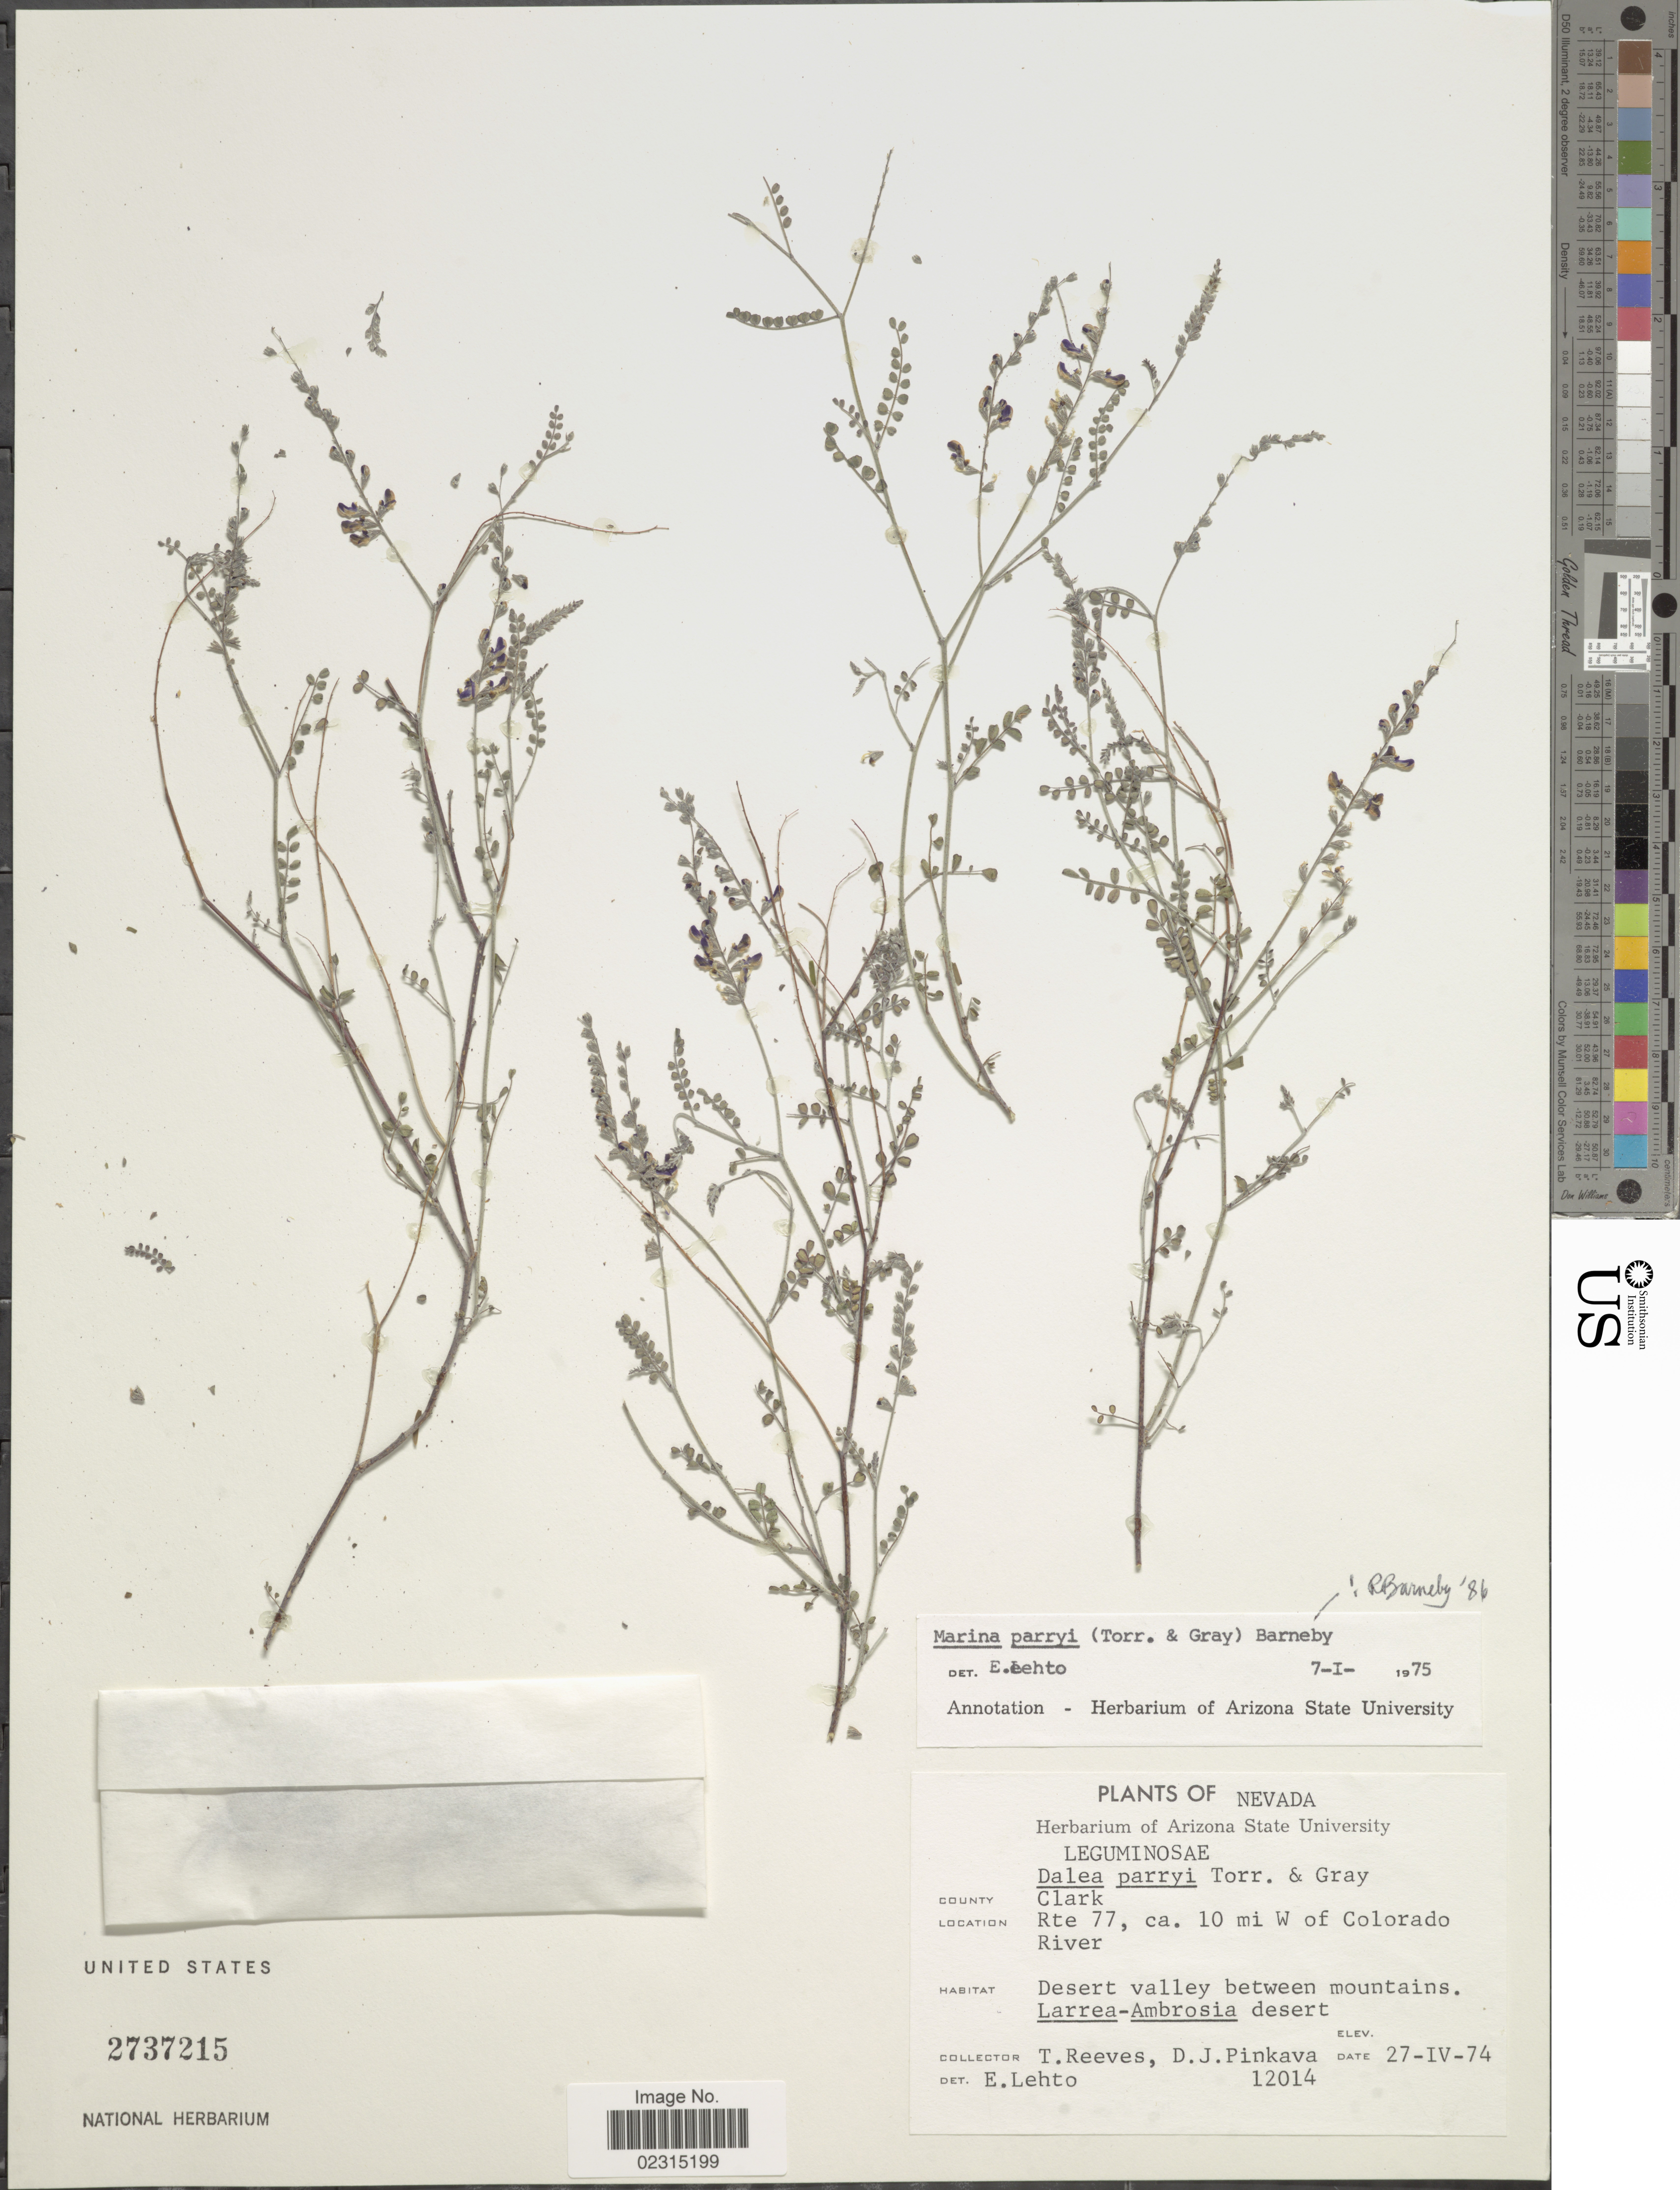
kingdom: Plantae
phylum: Tracheophyta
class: Magnoliopsida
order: Fabales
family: Fabaceae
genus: Marina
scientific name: Marina parryi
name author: (Torr. & A. Gray) Barneby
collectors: T. Reeves & D. J. Pinkava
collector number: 12014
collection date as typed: Transcribed d/m/y: 27/4/74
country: United States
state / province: Nevada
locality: Clark, Rte 77, ca 10 mi W of Colorado River, Desert valley between mountains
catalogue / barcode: US 2737215